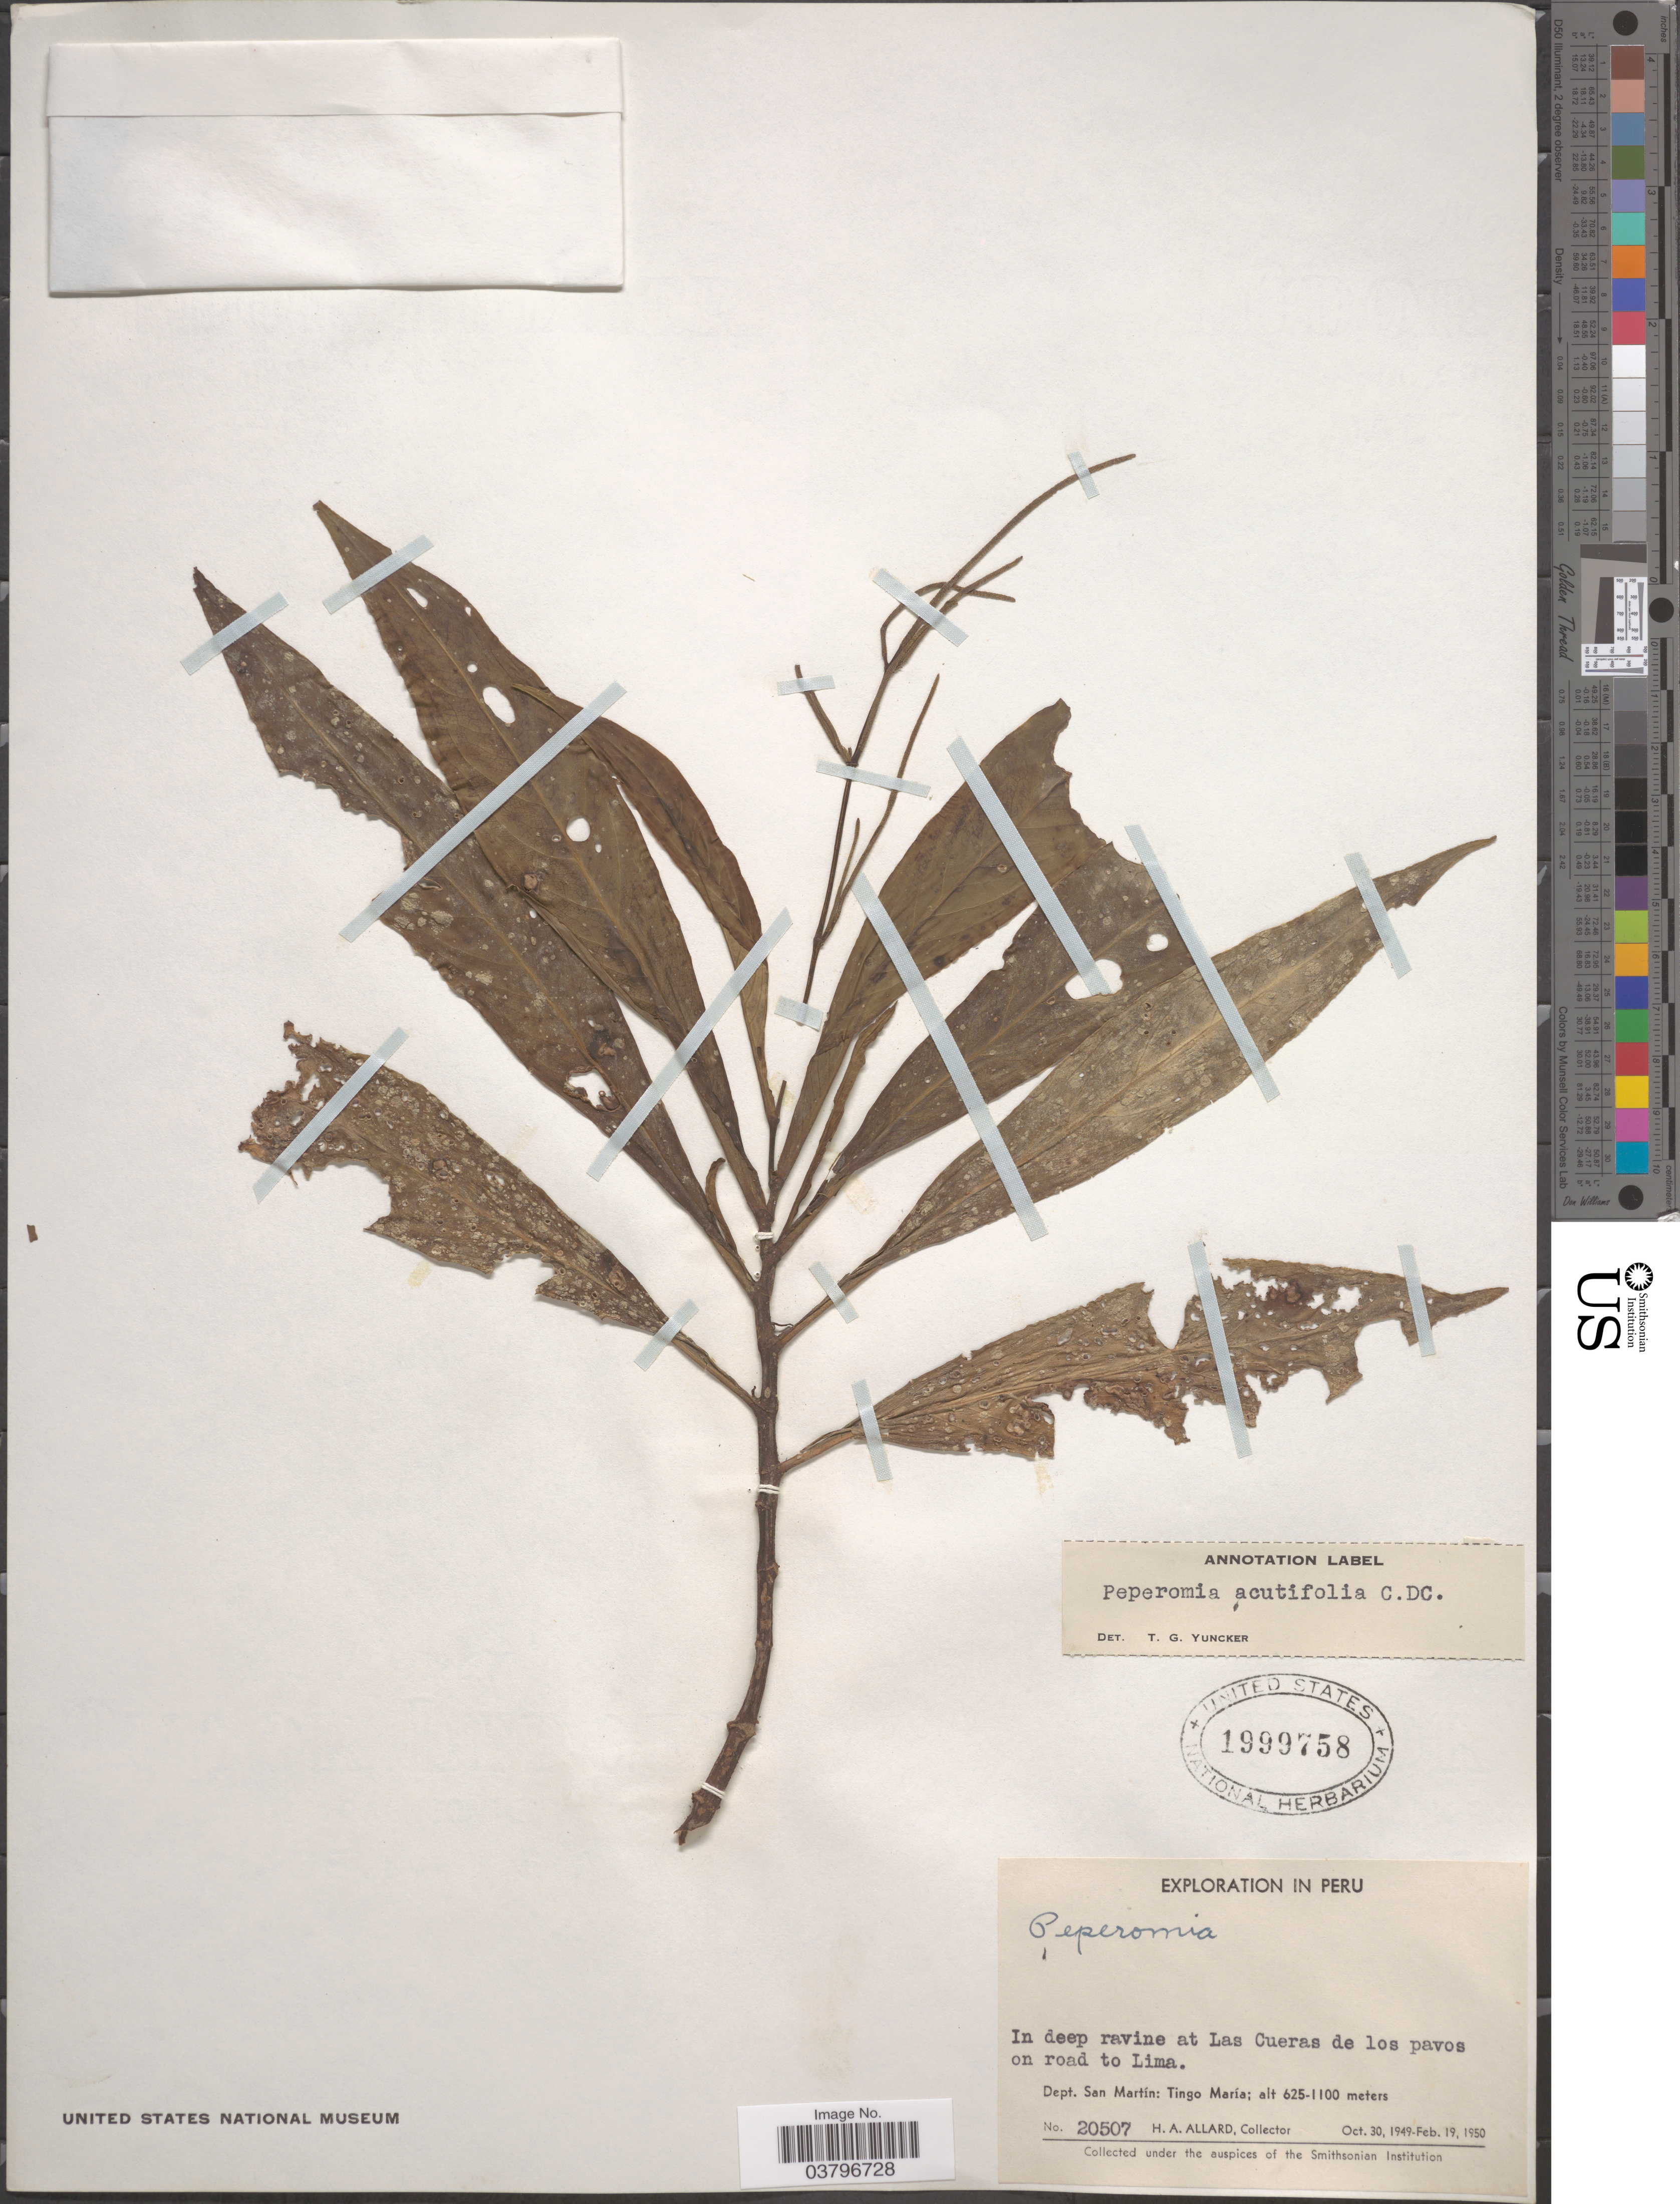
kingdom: Plantae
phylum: Tracheophyta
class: Magnoliopsida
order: Piperales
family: Piperaceae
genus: Peperomia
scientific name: Peperomia lancifolia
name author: Hook.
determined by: Jiménez, José Estaban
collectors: H. A. Allard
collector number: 20507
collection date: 1949-10-30/1950-02-19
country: Peru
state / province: San Martín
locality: In deep ravine at Las Cueras de los pavos on road to Lima. Dept. San Martín: Tingo María.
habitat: in deep ravine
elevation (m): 625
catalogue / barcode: US 1999758